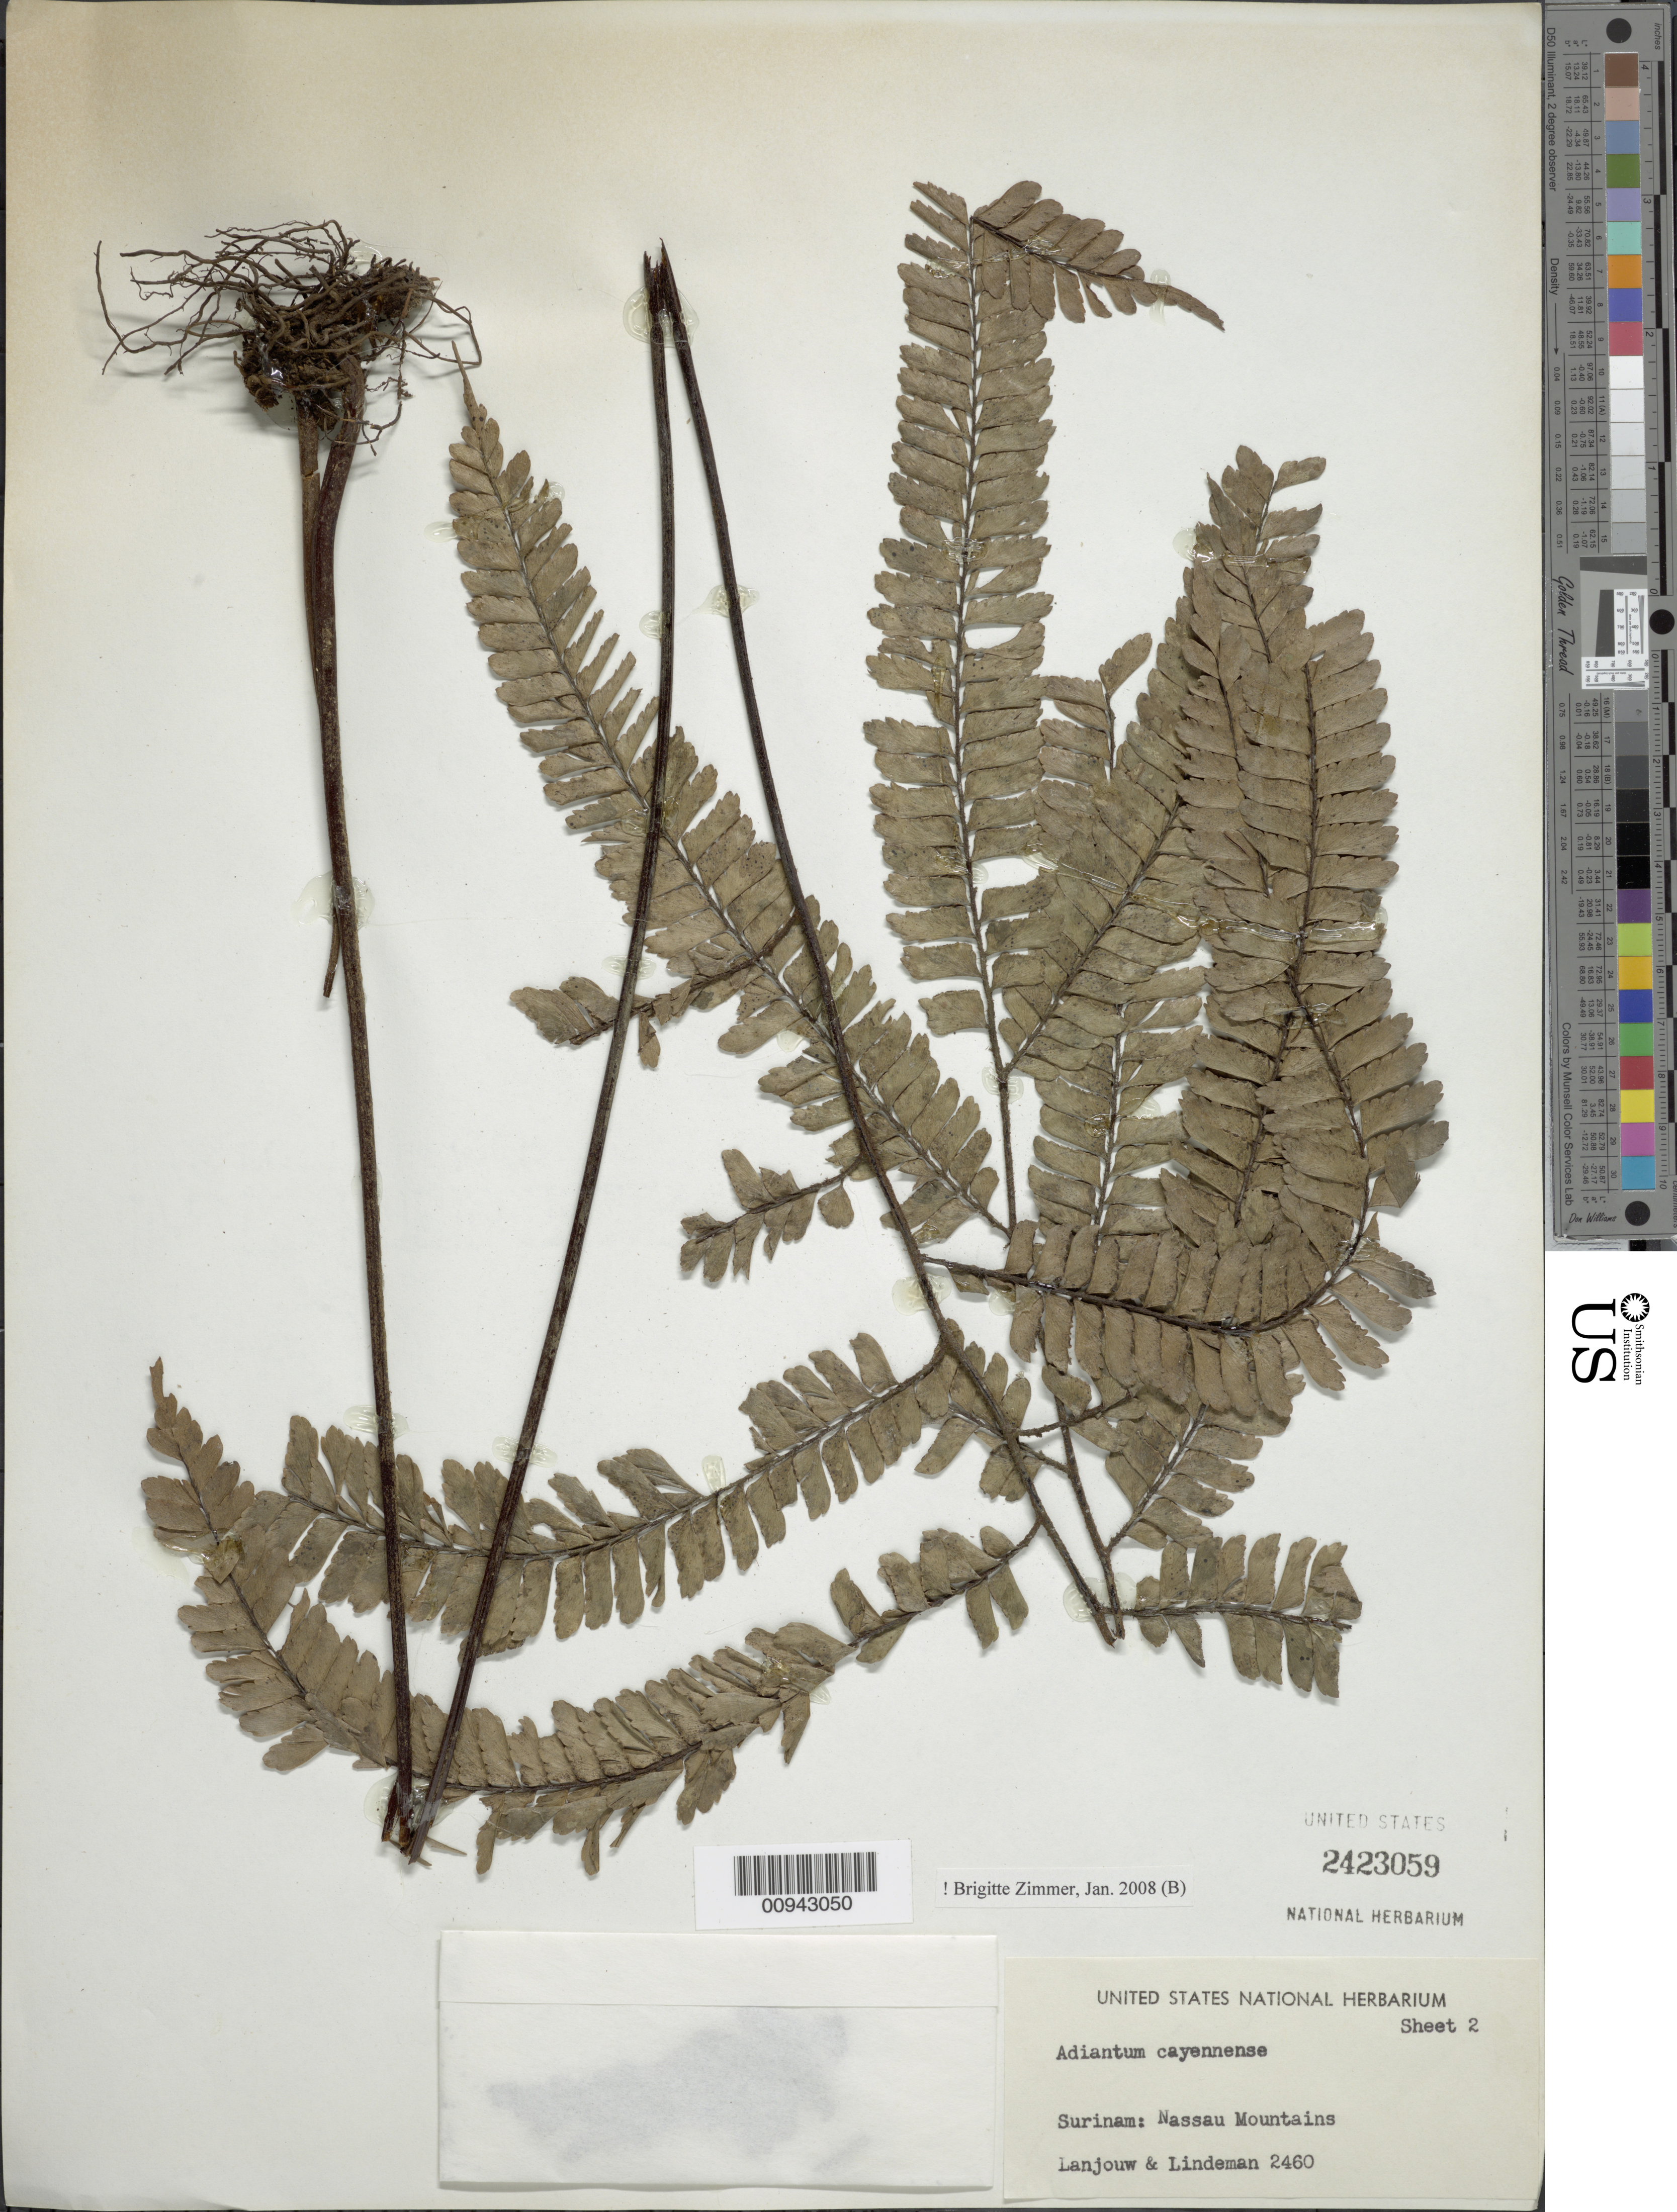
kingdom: Plantae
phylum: Tracheophyta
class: Polypodiopsida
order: Polypodiales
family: Pteridaceae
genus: Adiantum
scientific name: Adiantum cajennense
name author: Willd. ex Klotzsch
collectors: J. Lanjouw & -. Lindeman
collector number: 2460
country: Suriname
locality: Nassau Mountains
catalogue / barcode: US 2423059